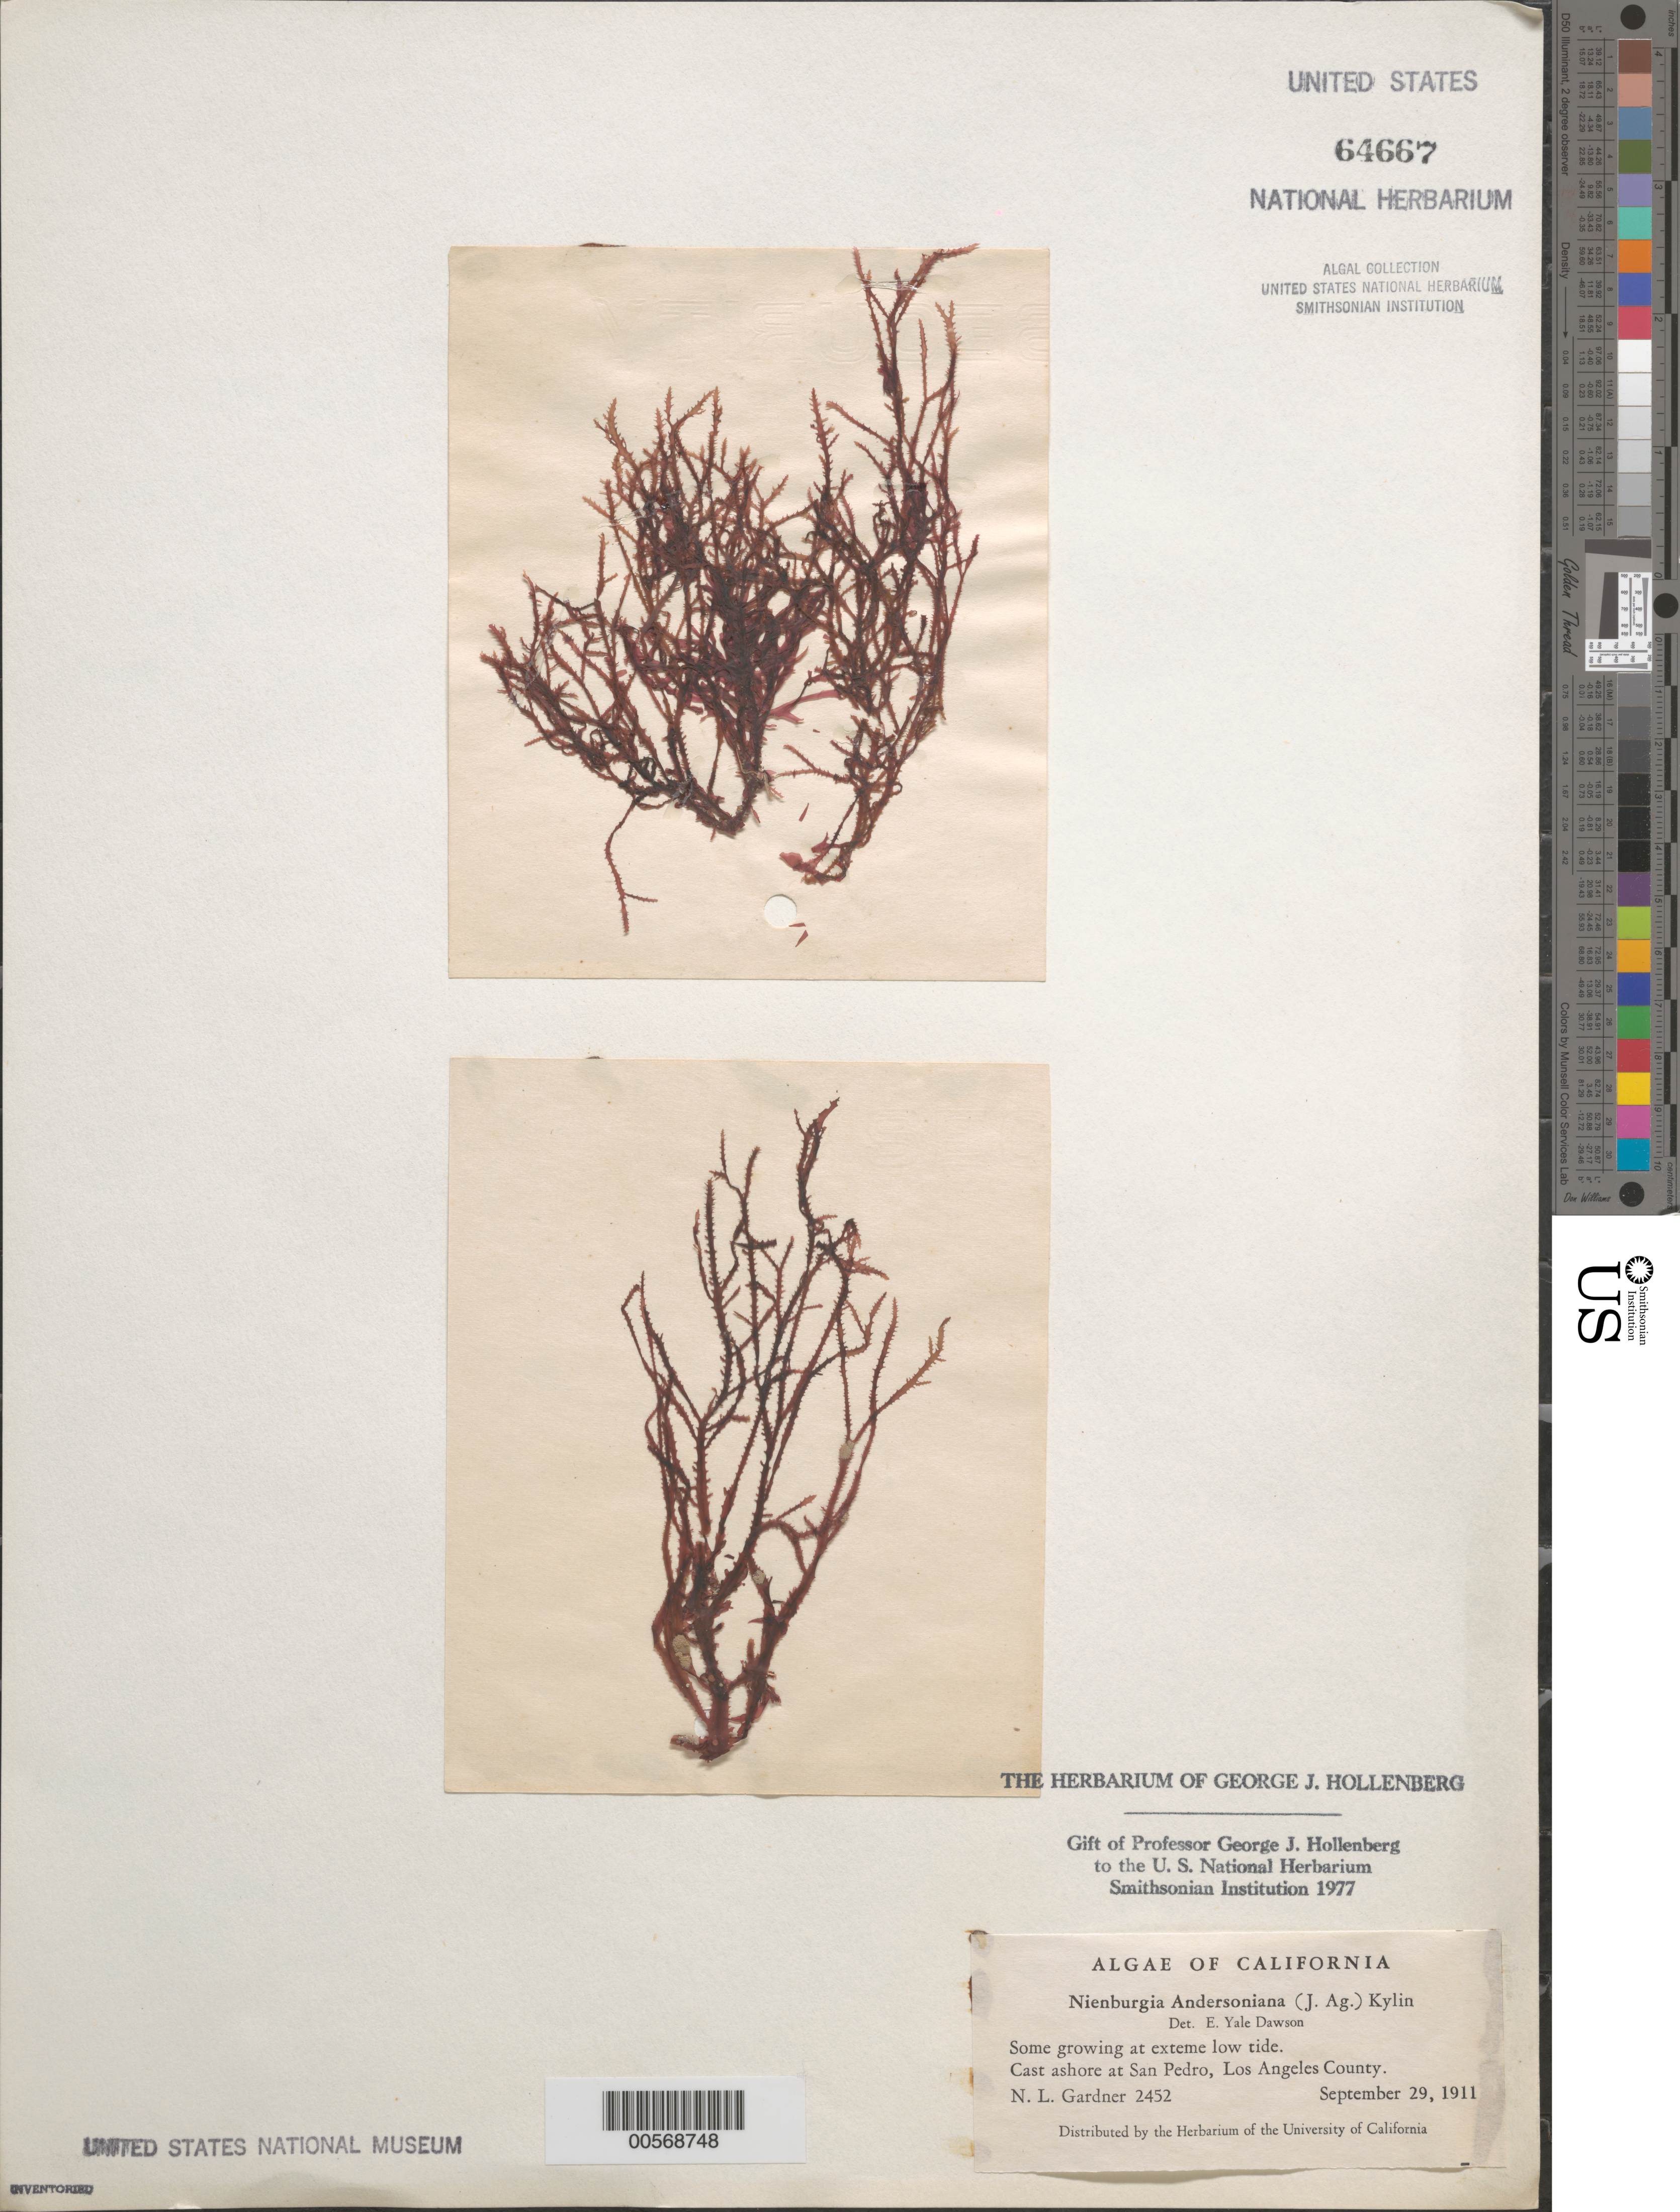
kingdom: Plantae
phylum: Rhodophyta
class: Florideophyceae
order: Ceramiales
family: Delesseriaceae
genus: Nienburgia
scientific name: Nienburgia andersoniana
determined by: Dawson, E. Y.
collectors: N. Gardner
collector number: NLG 2452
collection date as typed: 29 Sep 1911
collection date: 1911-09-29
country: United States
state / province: California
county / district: Los Angeles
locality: San Pedro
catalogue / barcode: US 64667